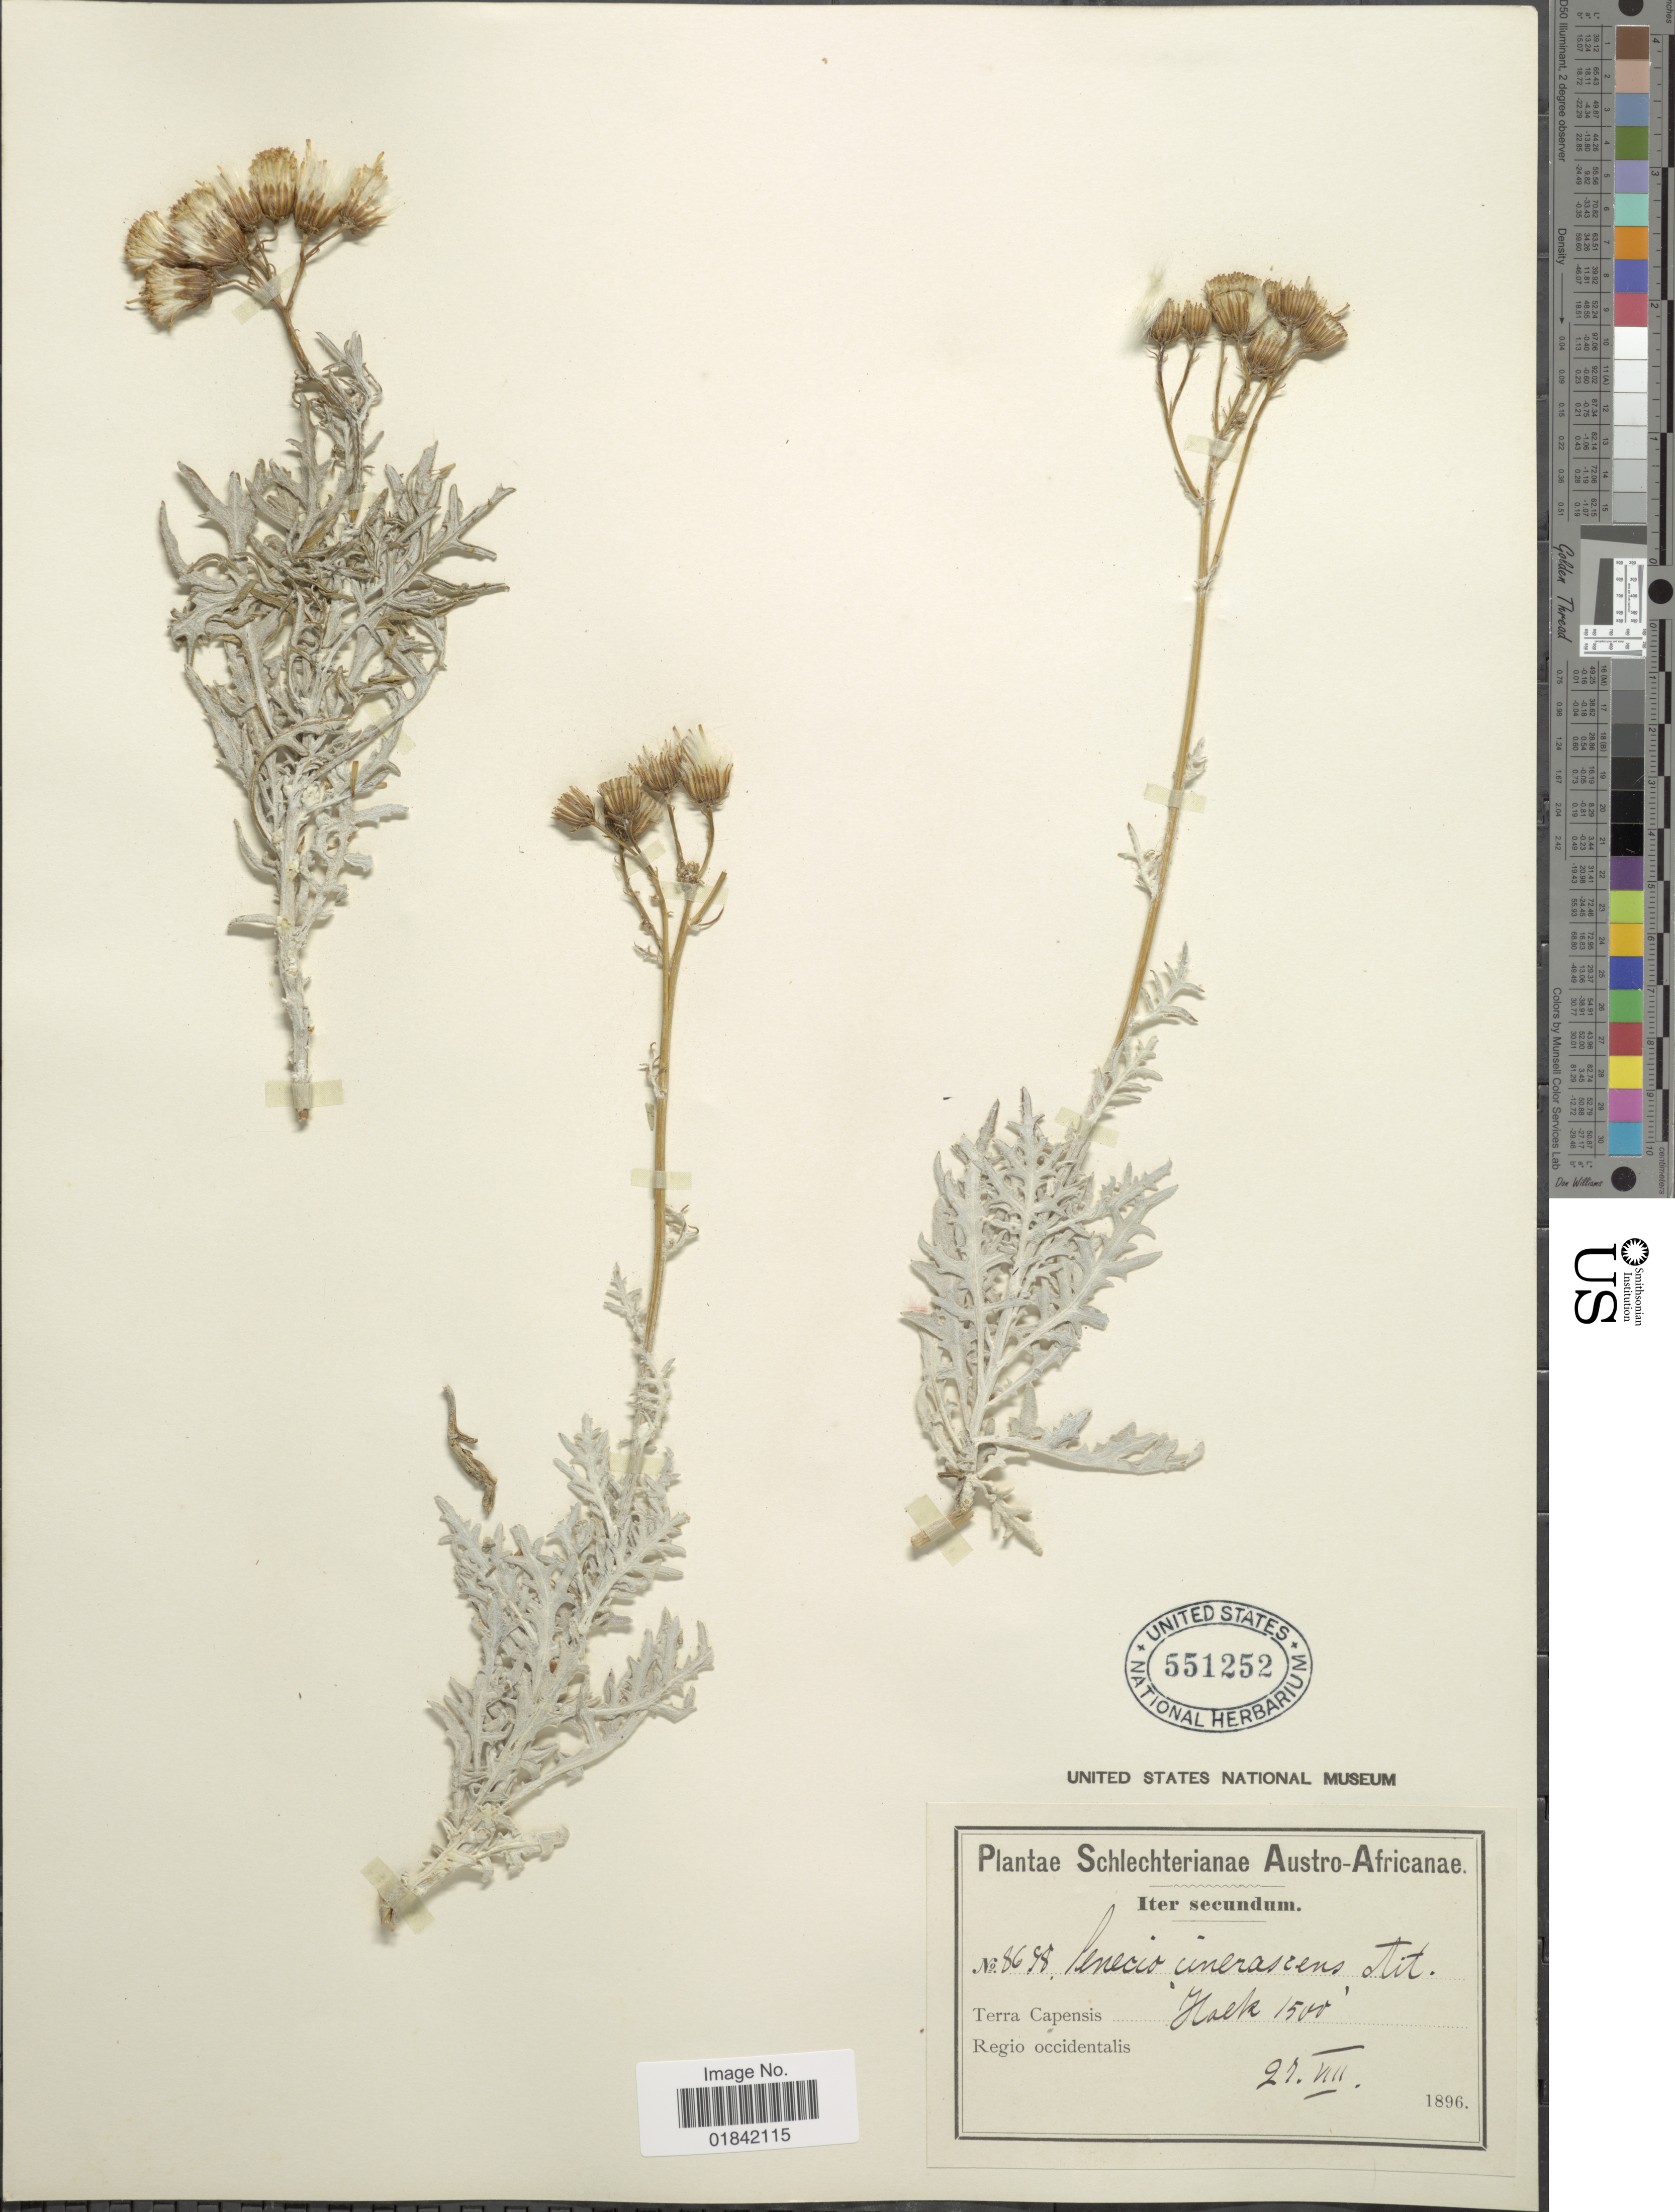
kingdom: Plantae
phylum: Tracheophyta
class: Magnoliopsida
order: Asterales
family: Asteraceae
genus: Senecio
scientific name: Senecio cinerascens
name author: Aiton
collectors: F. R. R. Schlechter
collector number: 8698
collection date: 1896-08-27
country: South Africa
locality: Austro- Africanae, Terra Capenis, Regio Occidentalis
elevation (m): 457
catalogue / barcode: US 551252